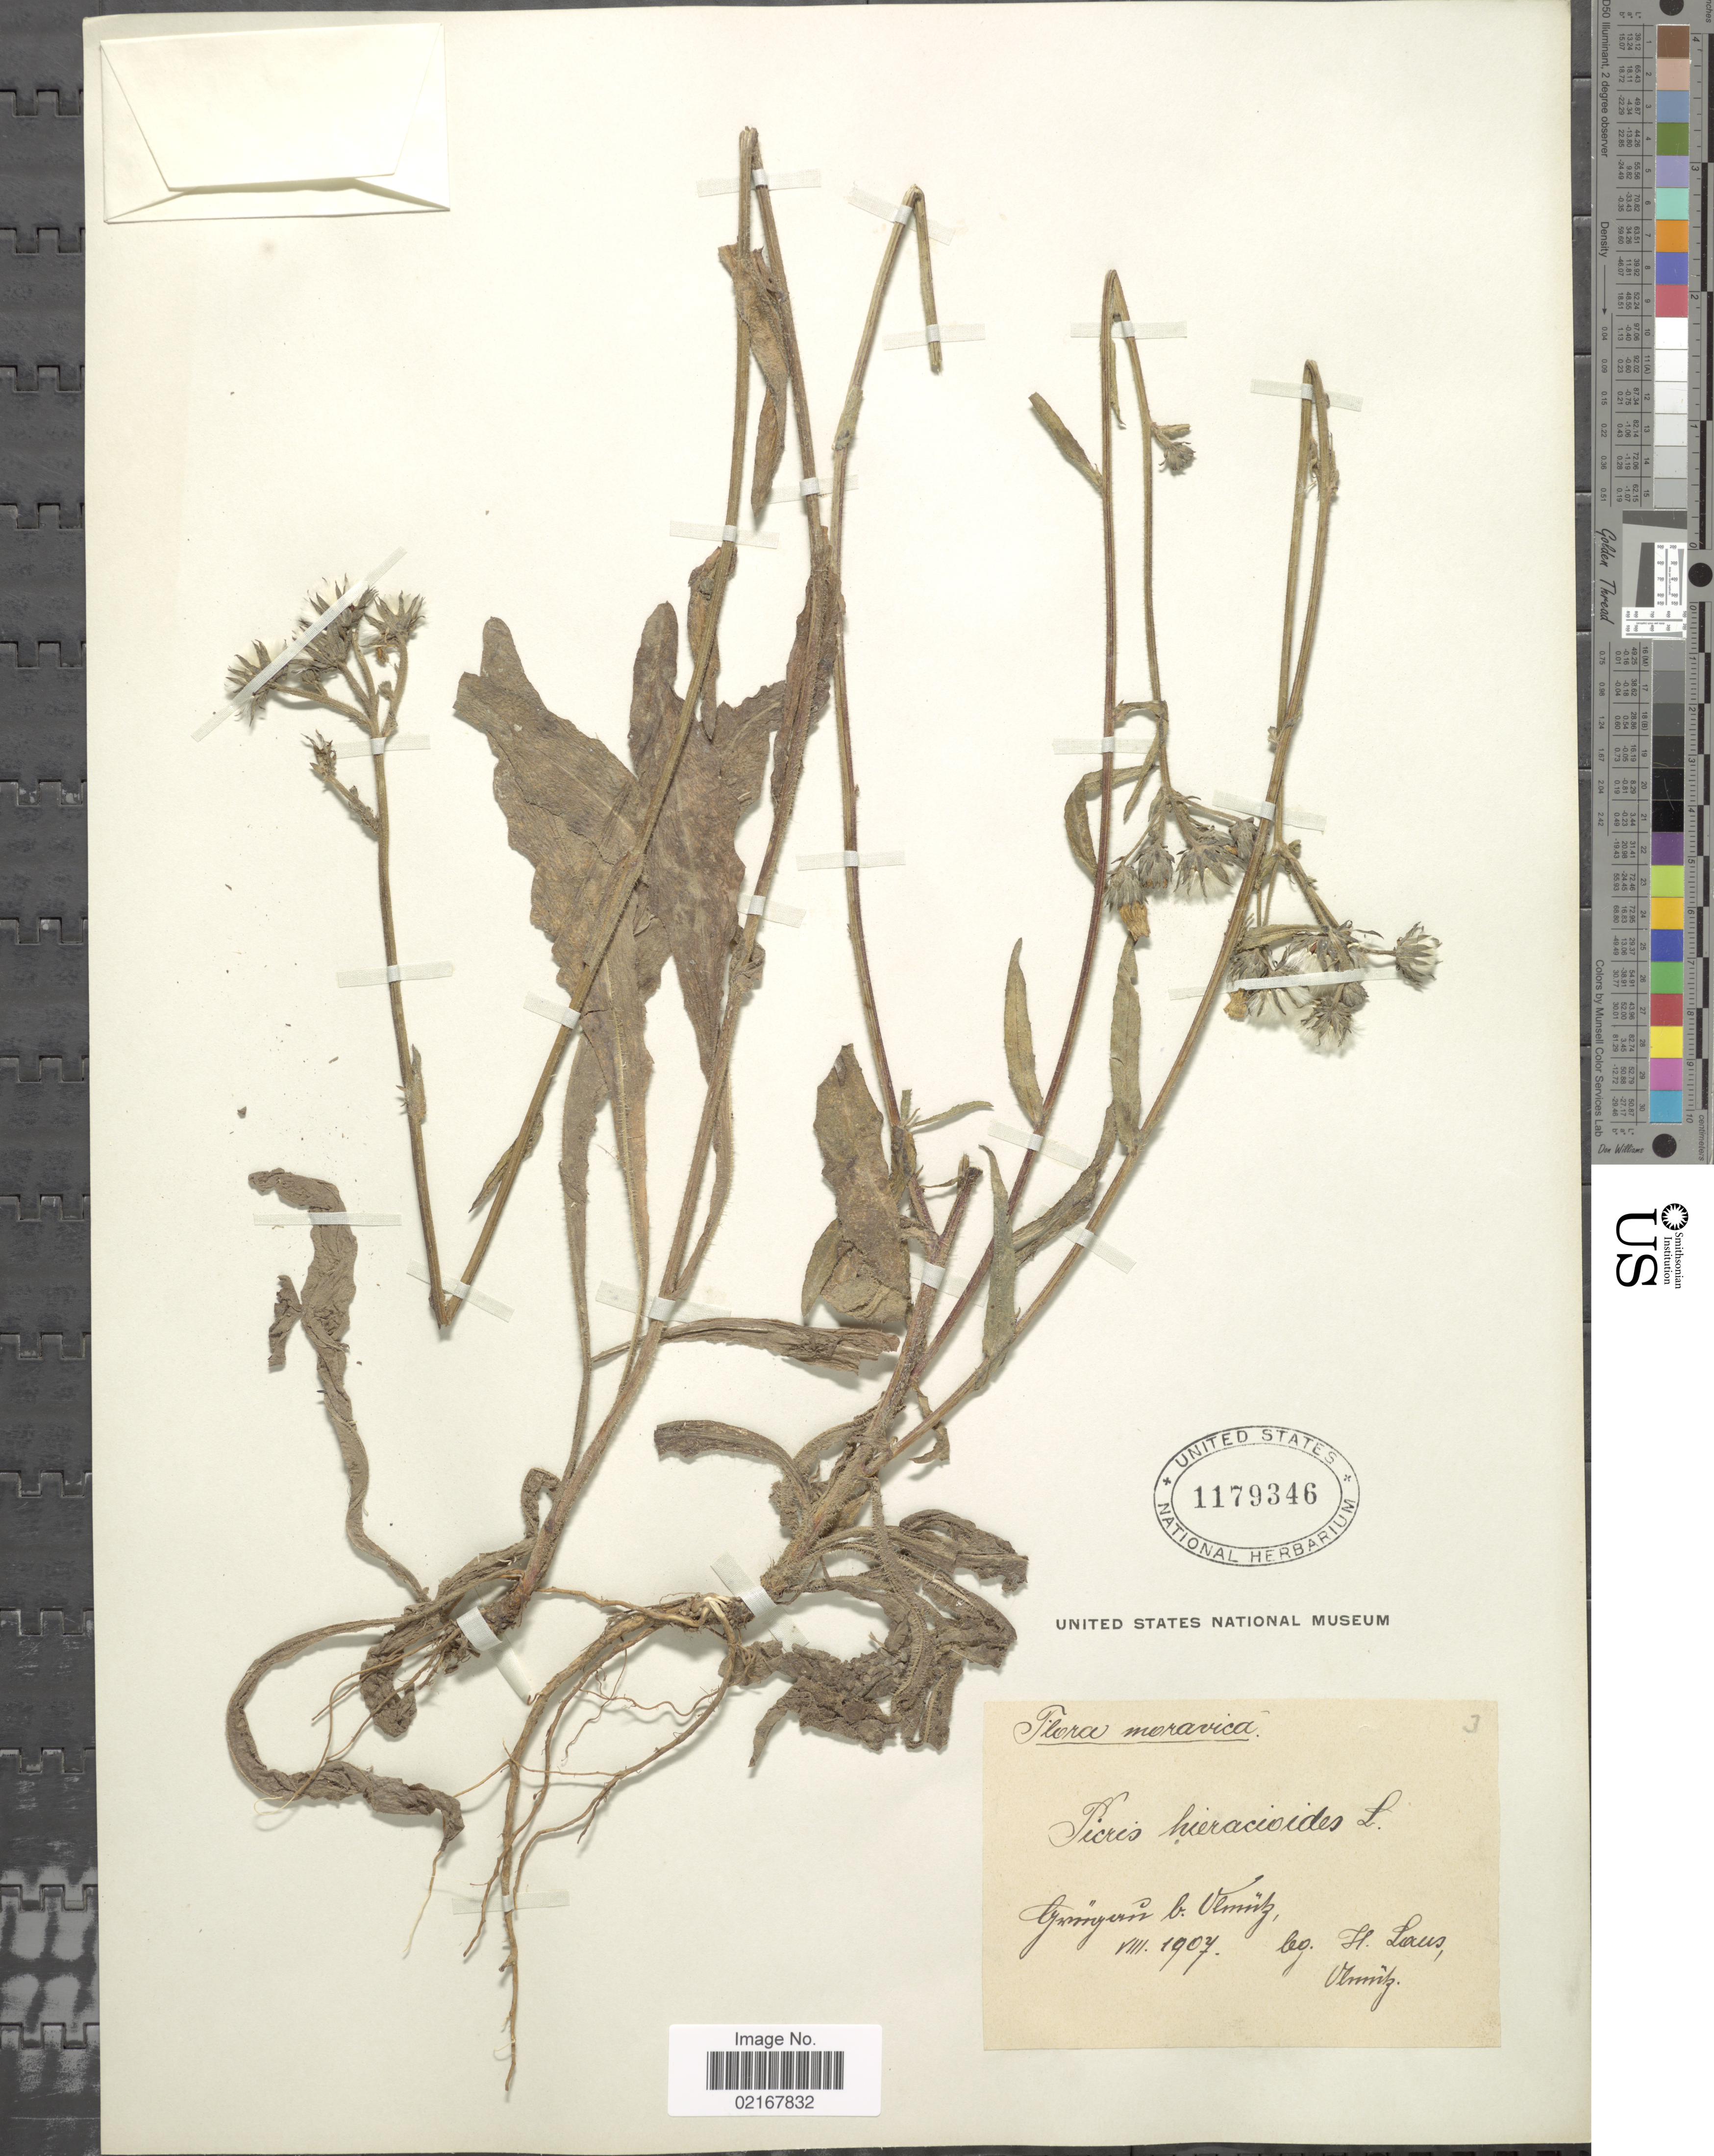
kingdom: Plantae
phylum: Tracheophyta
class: Magnoliopsida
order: Asterales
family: Asteraceae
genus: Picris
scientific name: Picris hieracioides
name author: L.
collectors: H. Laus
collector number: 3?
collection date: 1907-08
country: Czechia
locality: Moravica, [Foreign script]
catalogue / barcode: US 1179346